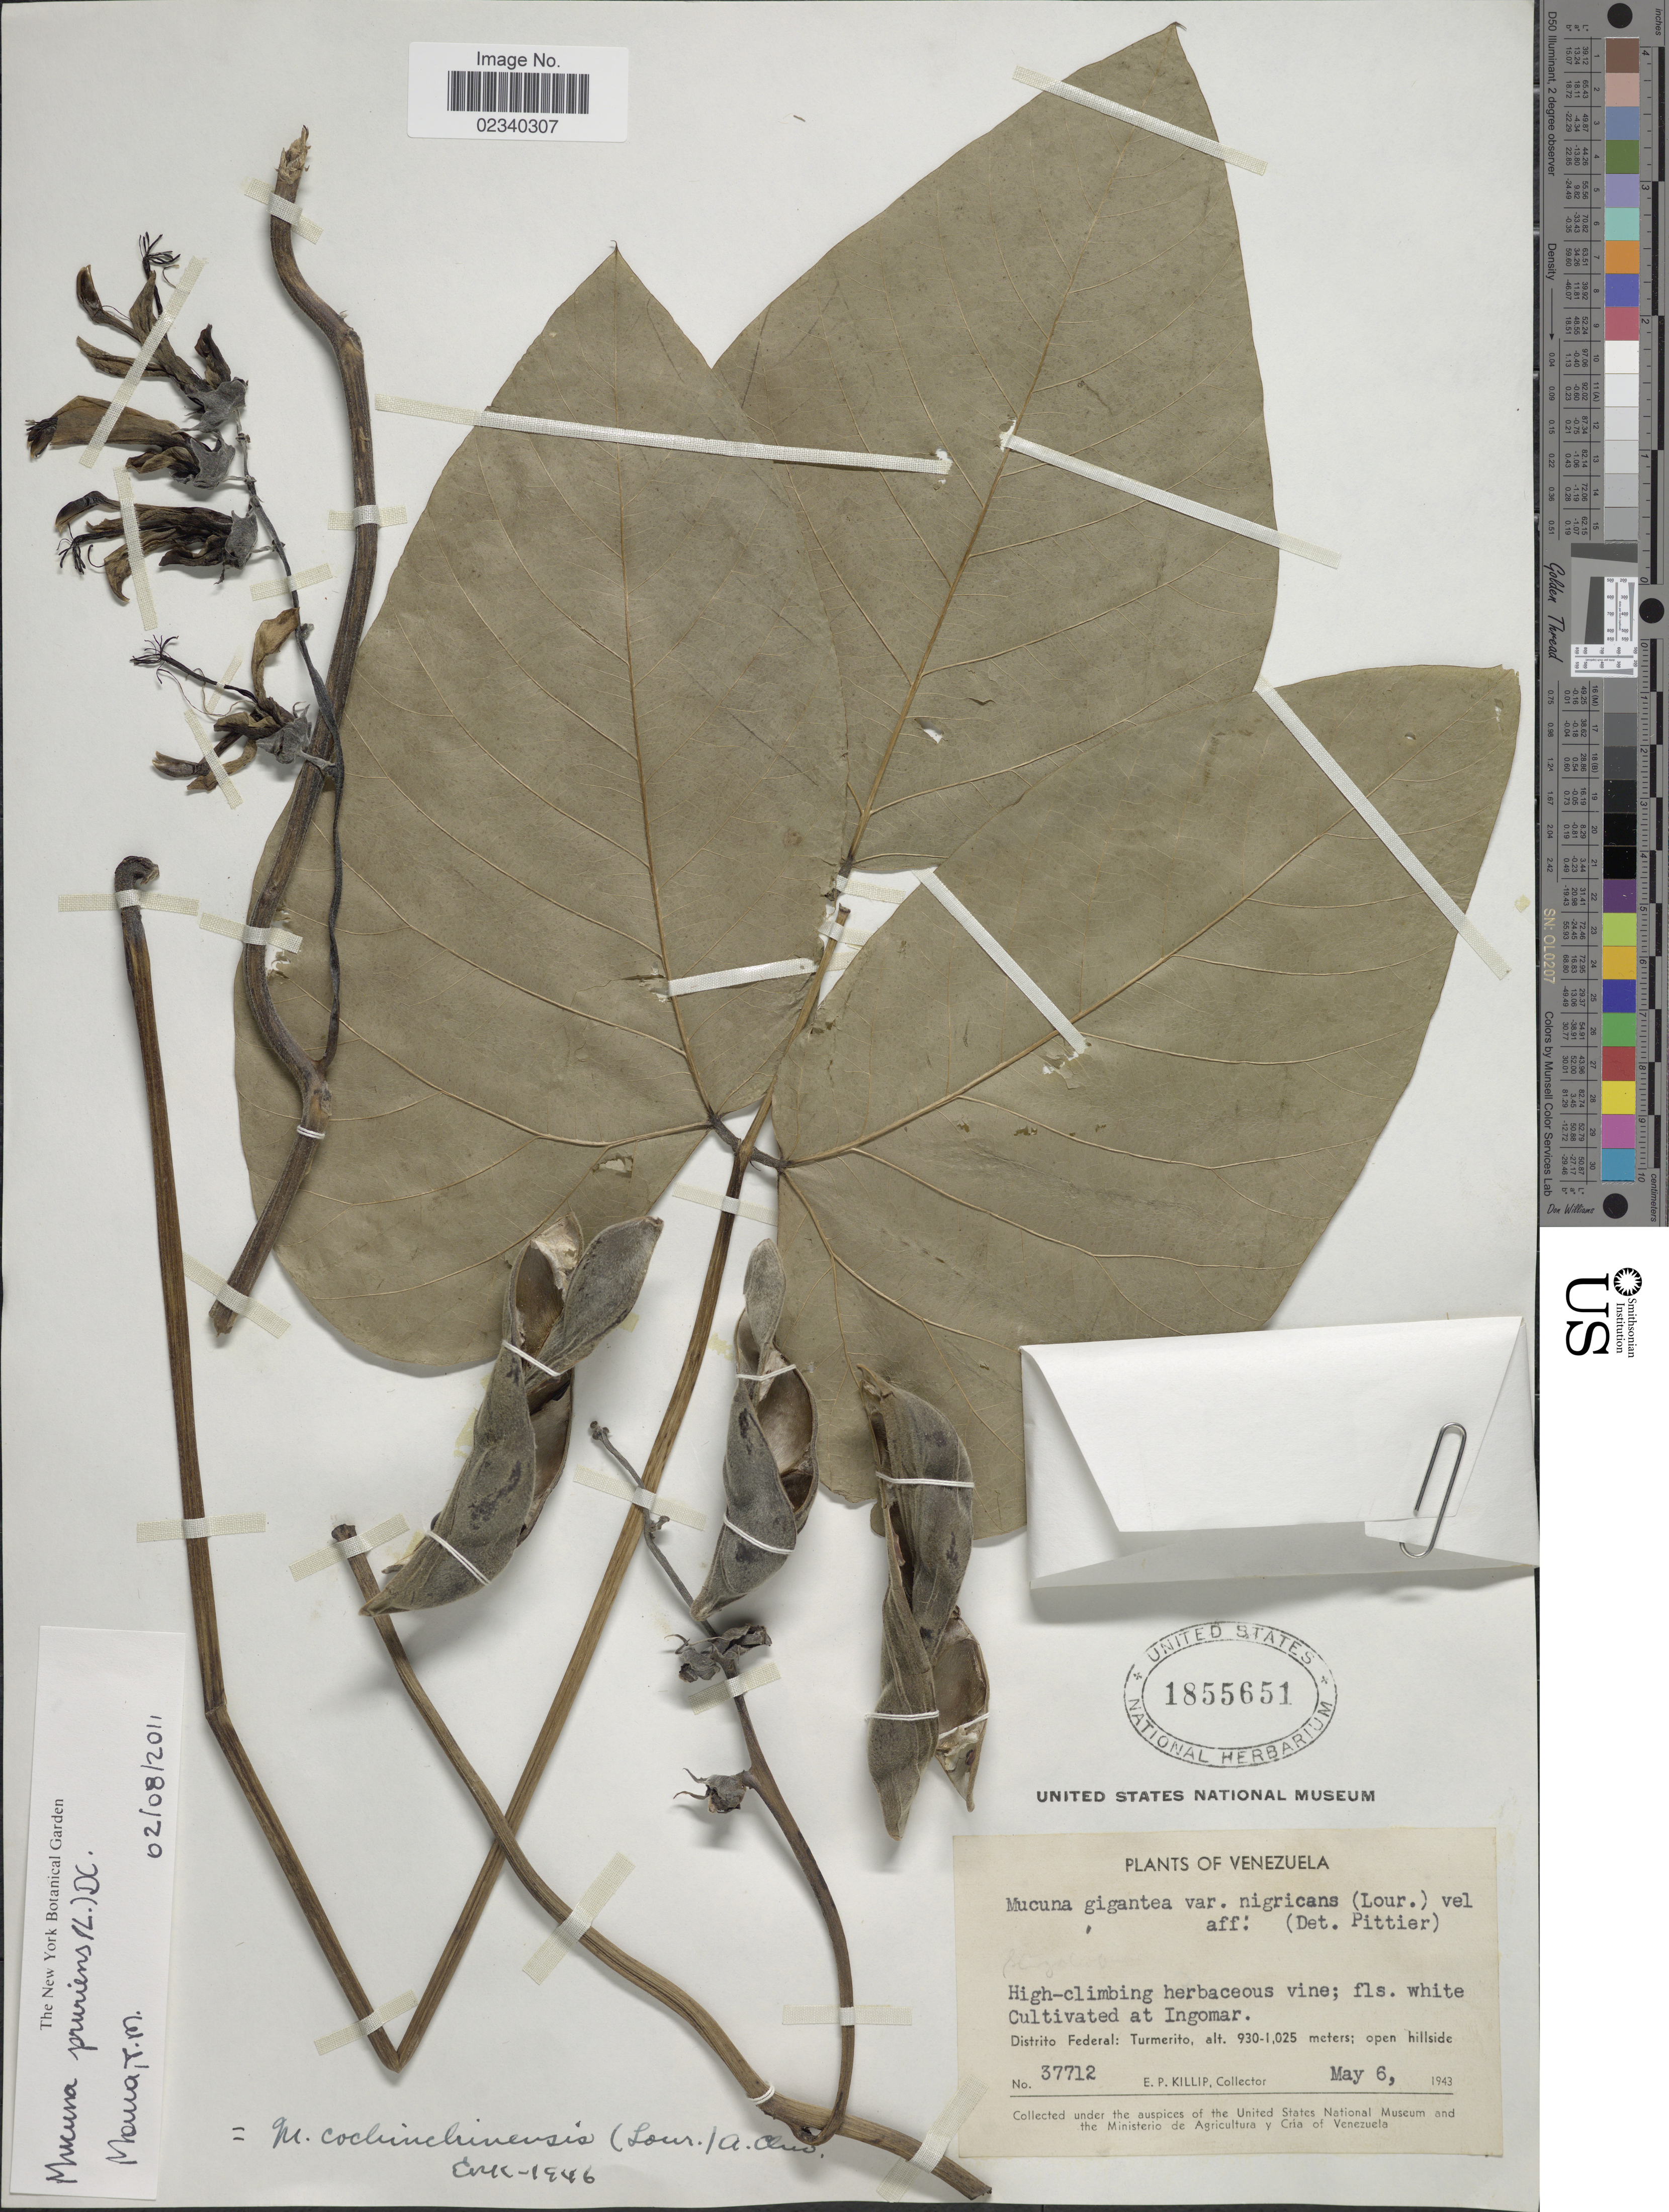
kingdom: Plantae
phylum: Tracheophyta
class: Magnoliopsida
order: Fabales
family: Fabaceae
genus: Mucuna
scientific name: Mucuna pruriens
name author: (L.) DC.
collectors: E. P. Killip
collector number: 37712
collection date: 1943-05-06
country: Venezuela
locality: Ignomar. Distrito Federal: Turmerito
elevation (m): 930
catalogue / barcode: US 1855651